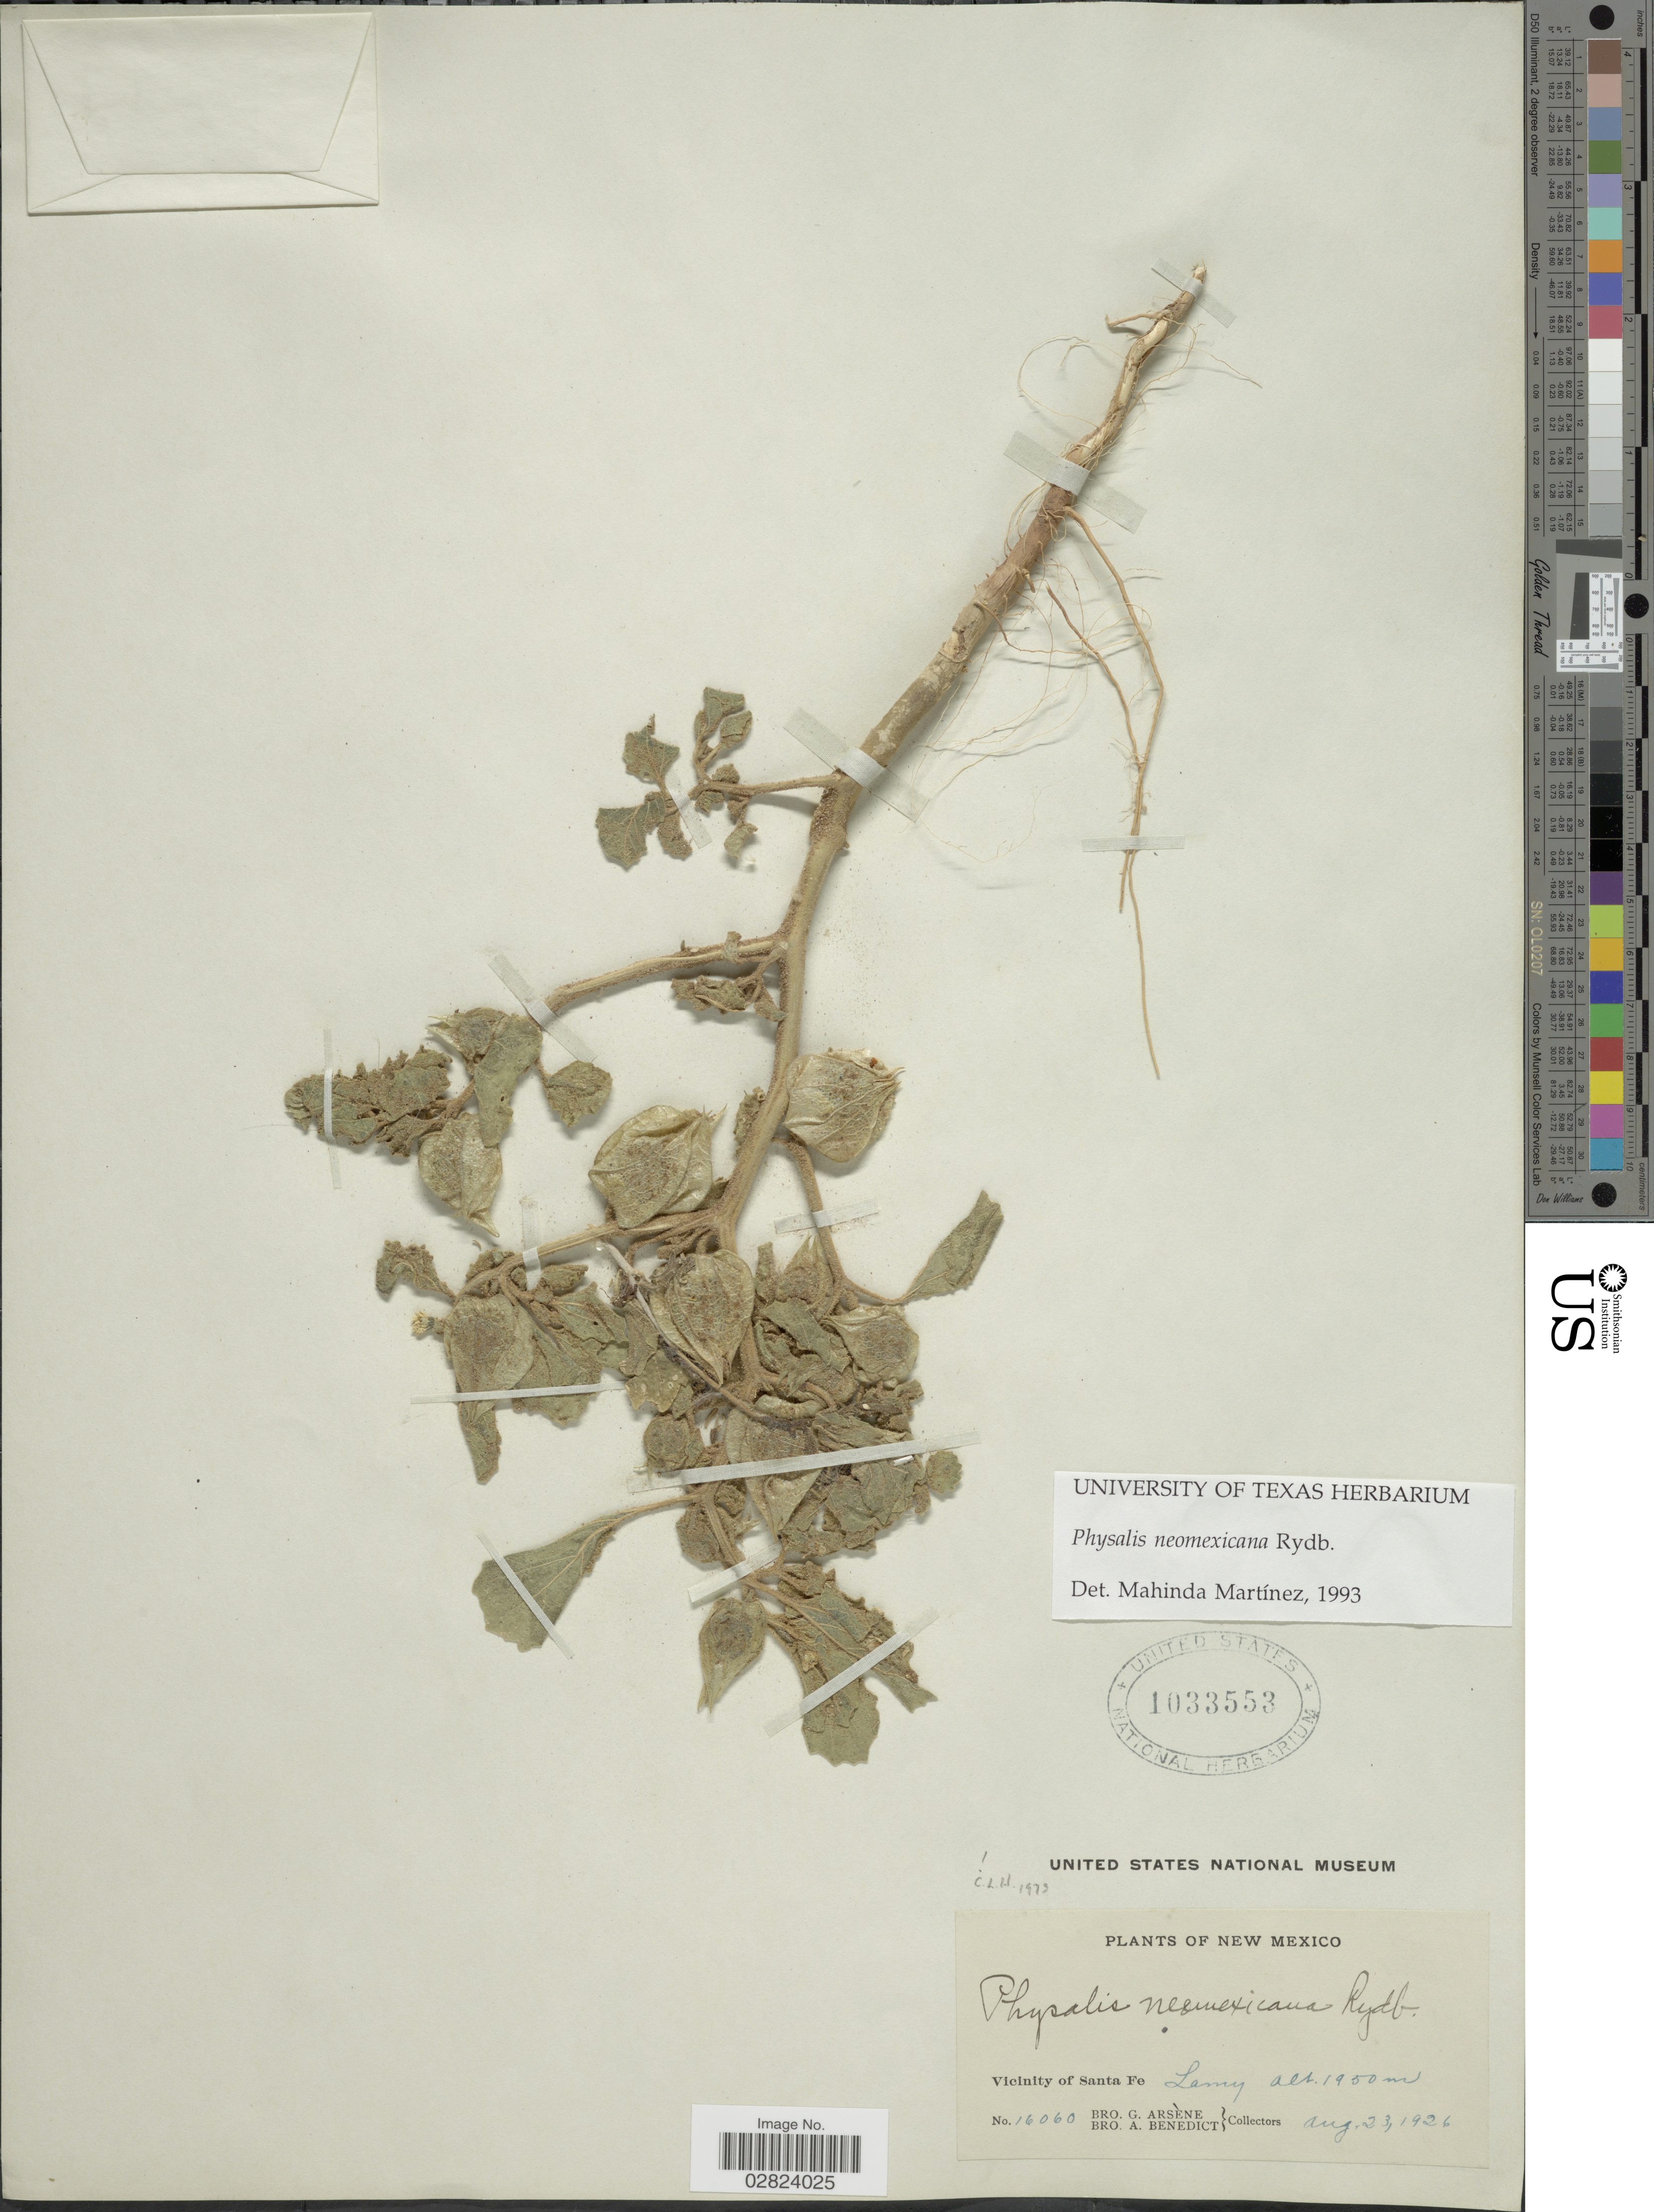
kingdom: Plantae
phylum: Tracheophyta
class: Magnoliopsida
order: Solanales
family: Solanaceae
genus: Physalis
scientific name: Physalis neomexicana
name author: Rydb.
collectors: Bro. G. Arsène & Bro. A. Benedict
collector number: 16060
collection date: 1926-08-23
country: United States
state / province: New Mexico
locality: Vicinity of Santa Fe. Lamy.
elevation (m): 1950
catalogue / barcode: US 1033553